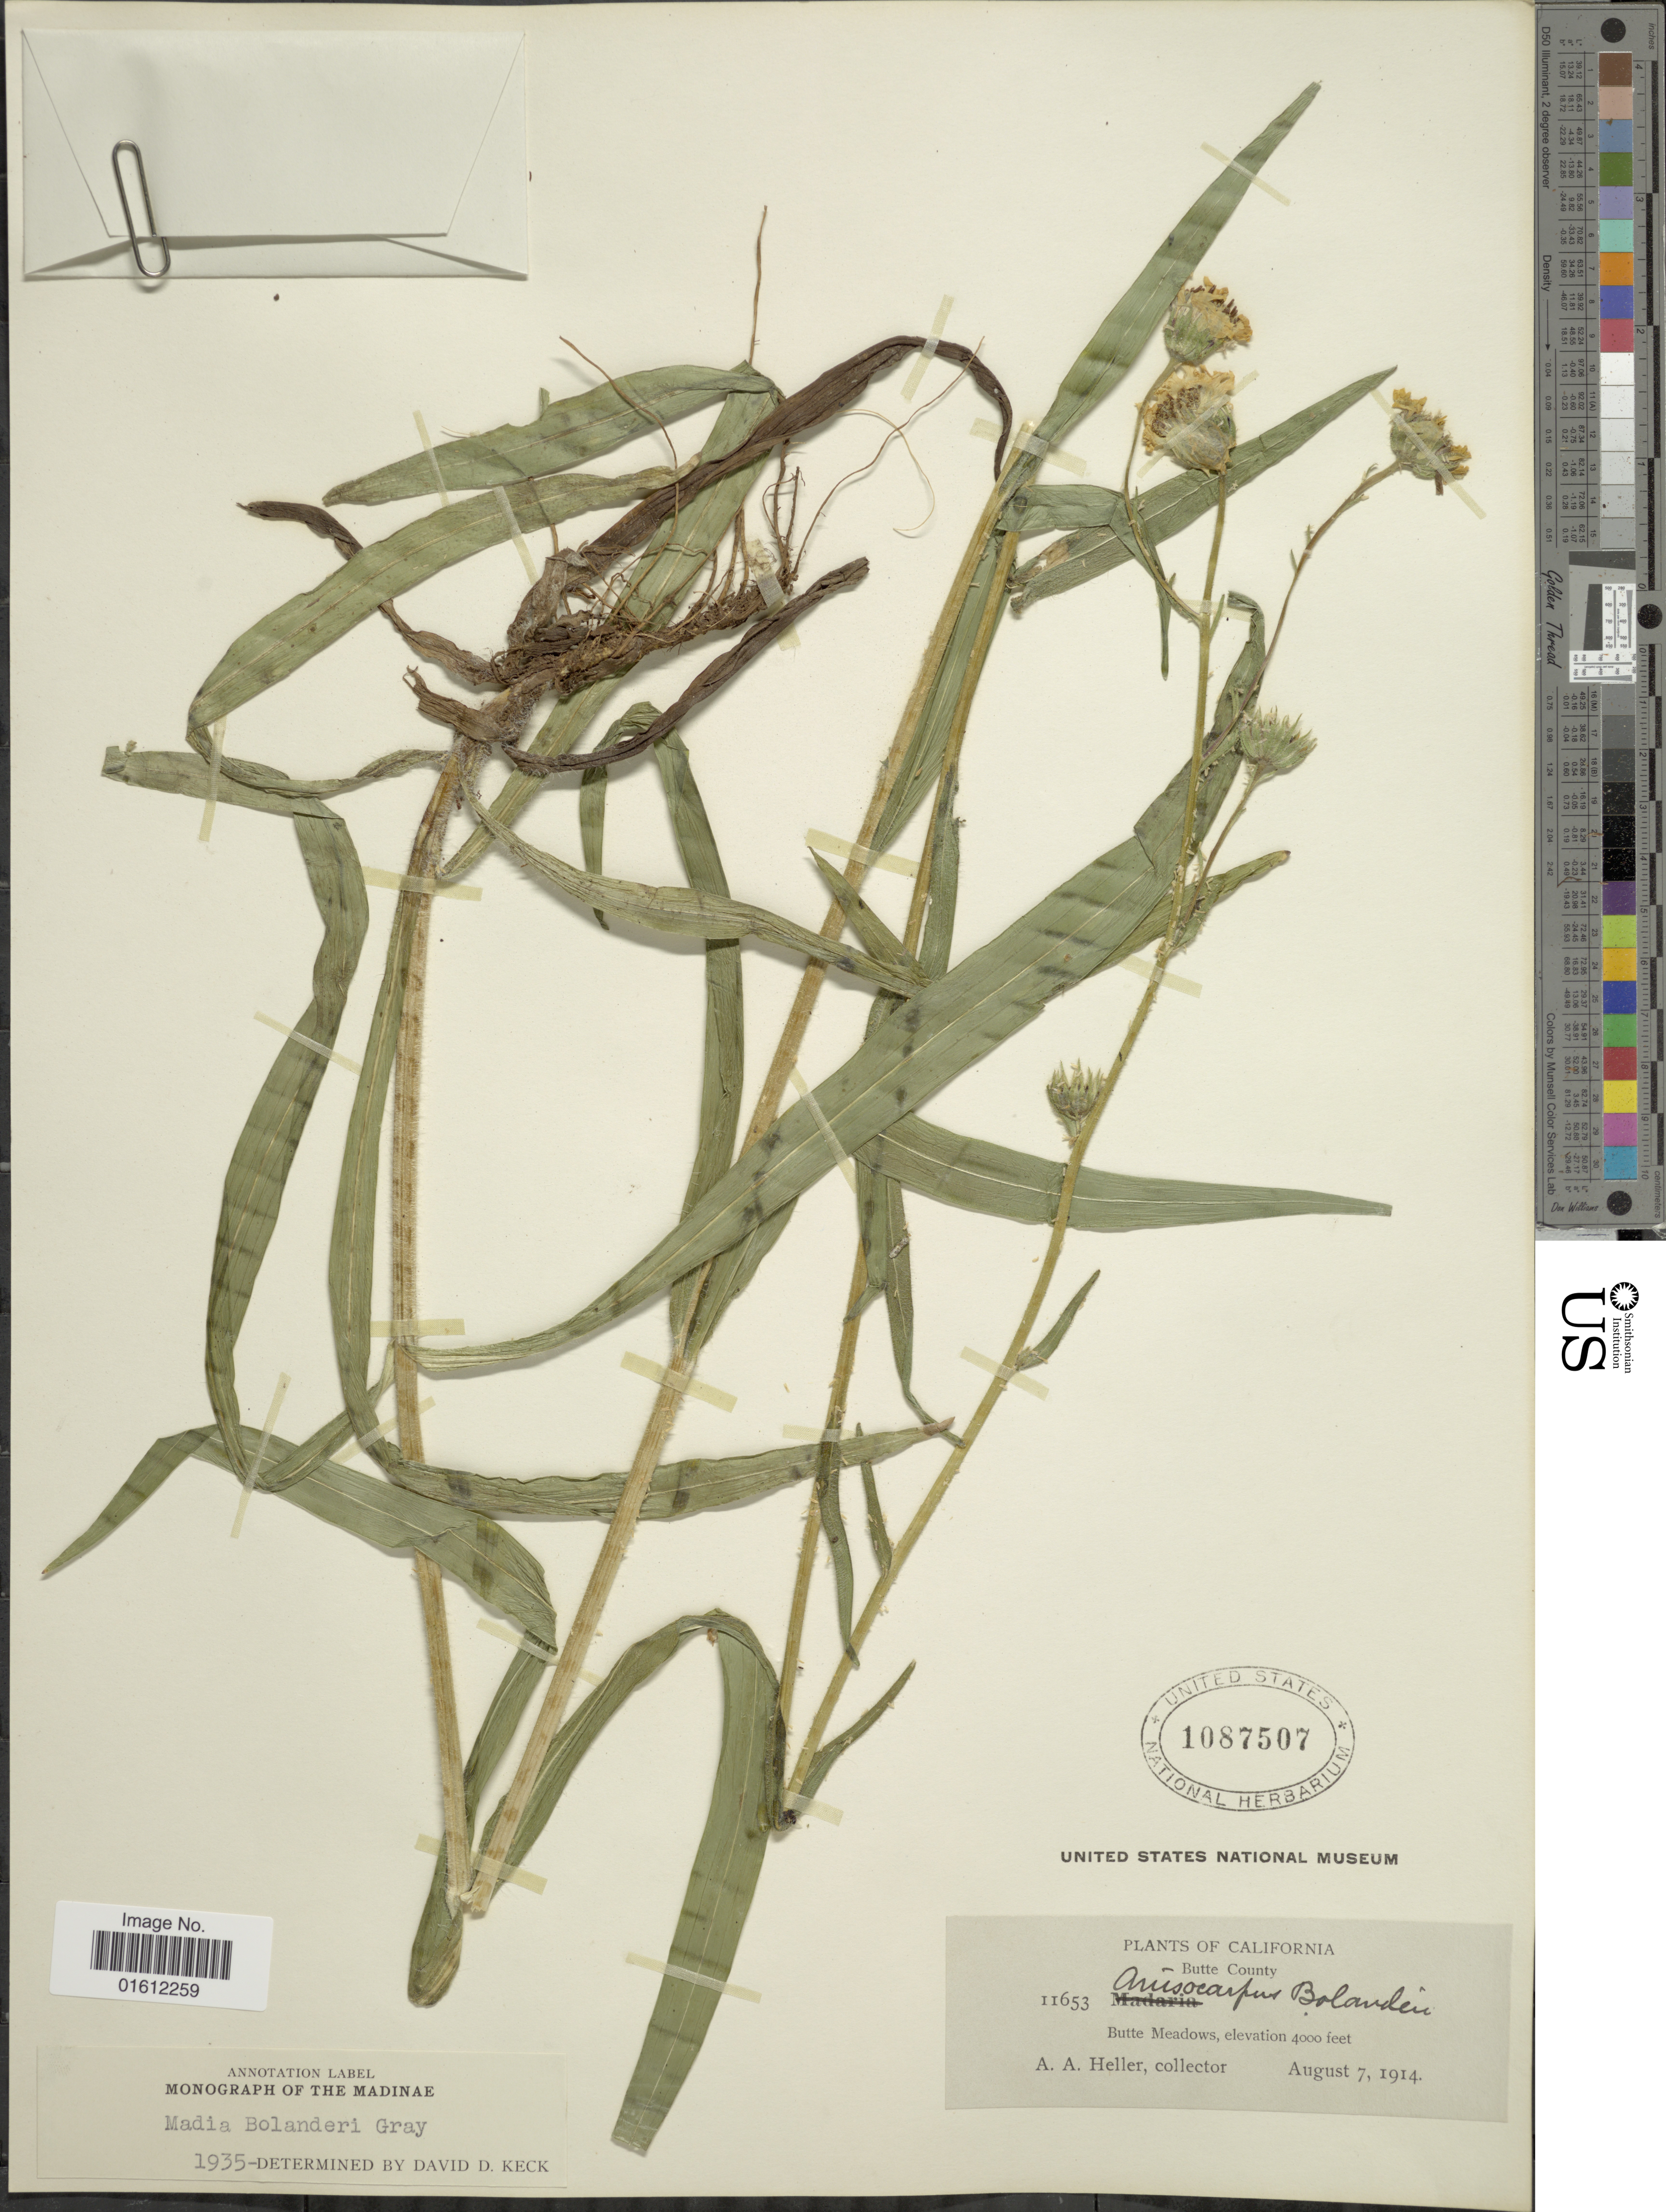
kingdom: Plantae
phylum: Tracheophyta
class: Magnoliopsida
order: Asterales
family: Asteraceae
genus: Madia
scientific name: Madia bolanderi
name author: A. Gray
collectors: A. A. Heller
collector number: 11653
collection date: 1914-08-07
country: United States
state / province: California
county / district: Butte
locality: Butte County, Butte Meadows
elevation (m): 1219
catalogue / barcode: US 1087507